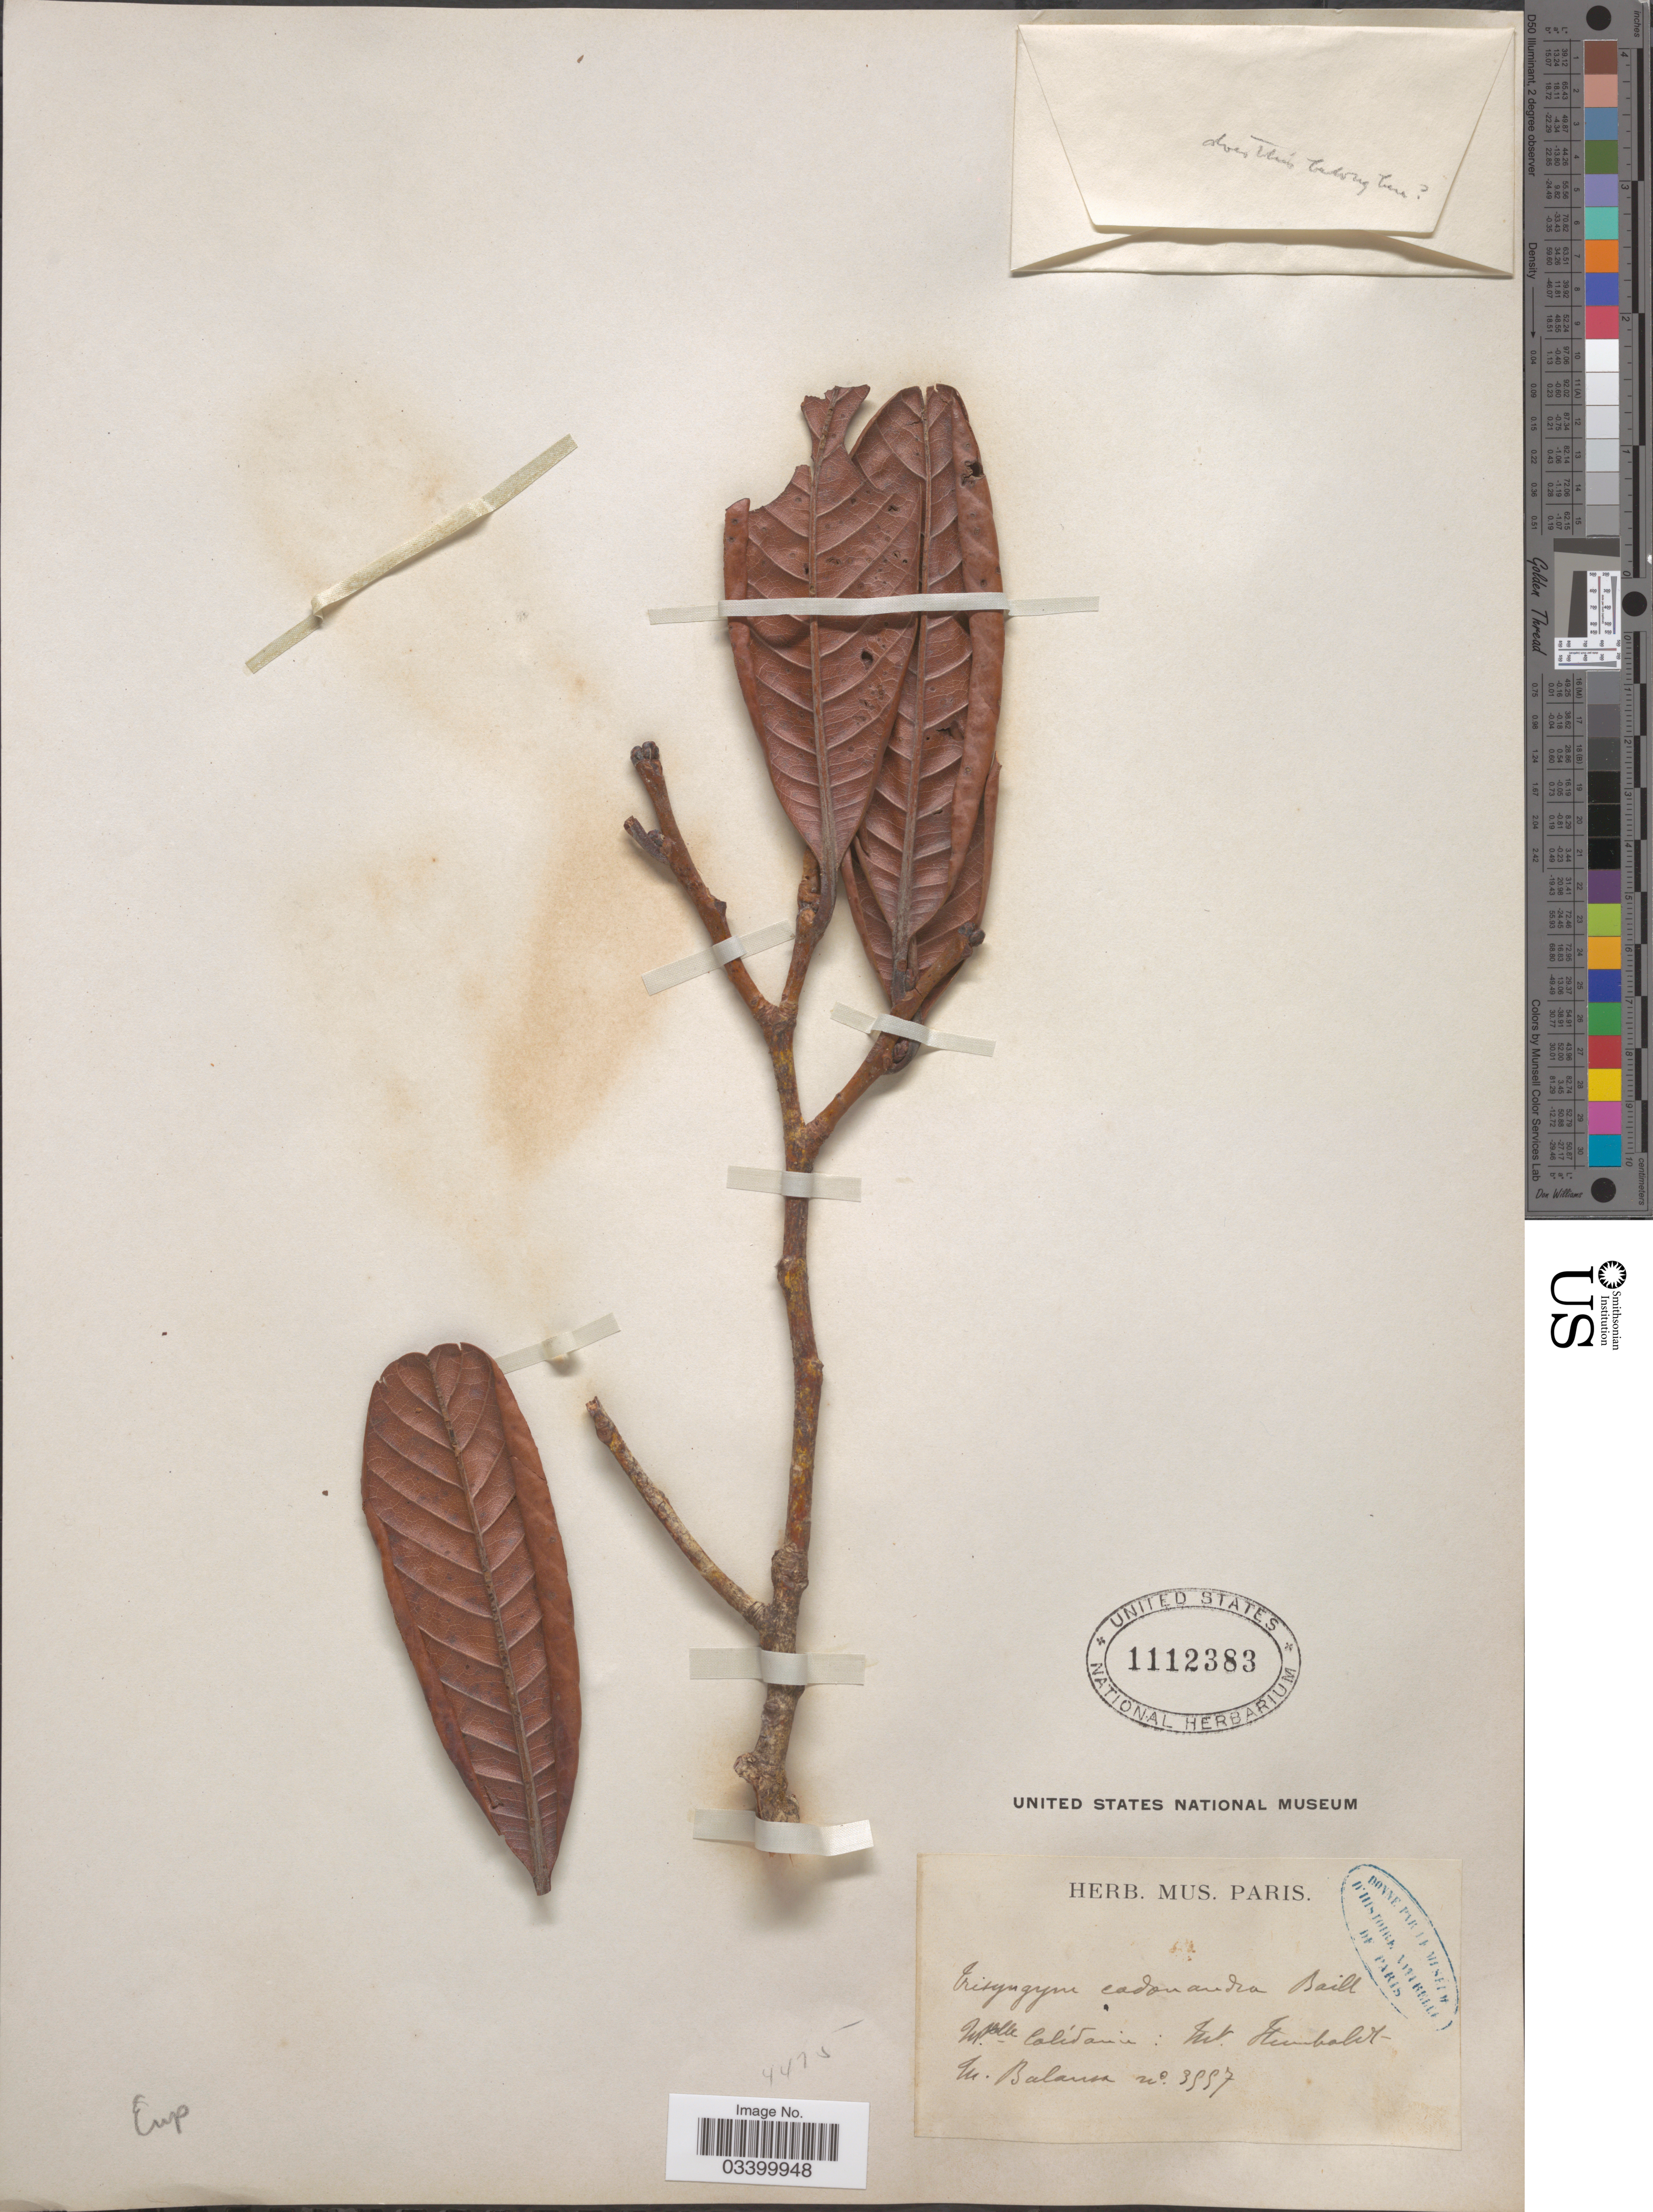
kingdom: Plantae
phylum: Tracheophyta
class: Magnoliopsida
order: Fagales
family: Nothofagaceae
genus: Trisyngyne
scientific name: Trisyngyne codonandra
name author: Baill.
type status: Syntype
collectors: B. Balansa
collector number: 3557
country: New Caledonia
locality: Nouvelle-Calédonie. [interpreted] Mt. Humboldt.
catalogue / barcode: US 1112383